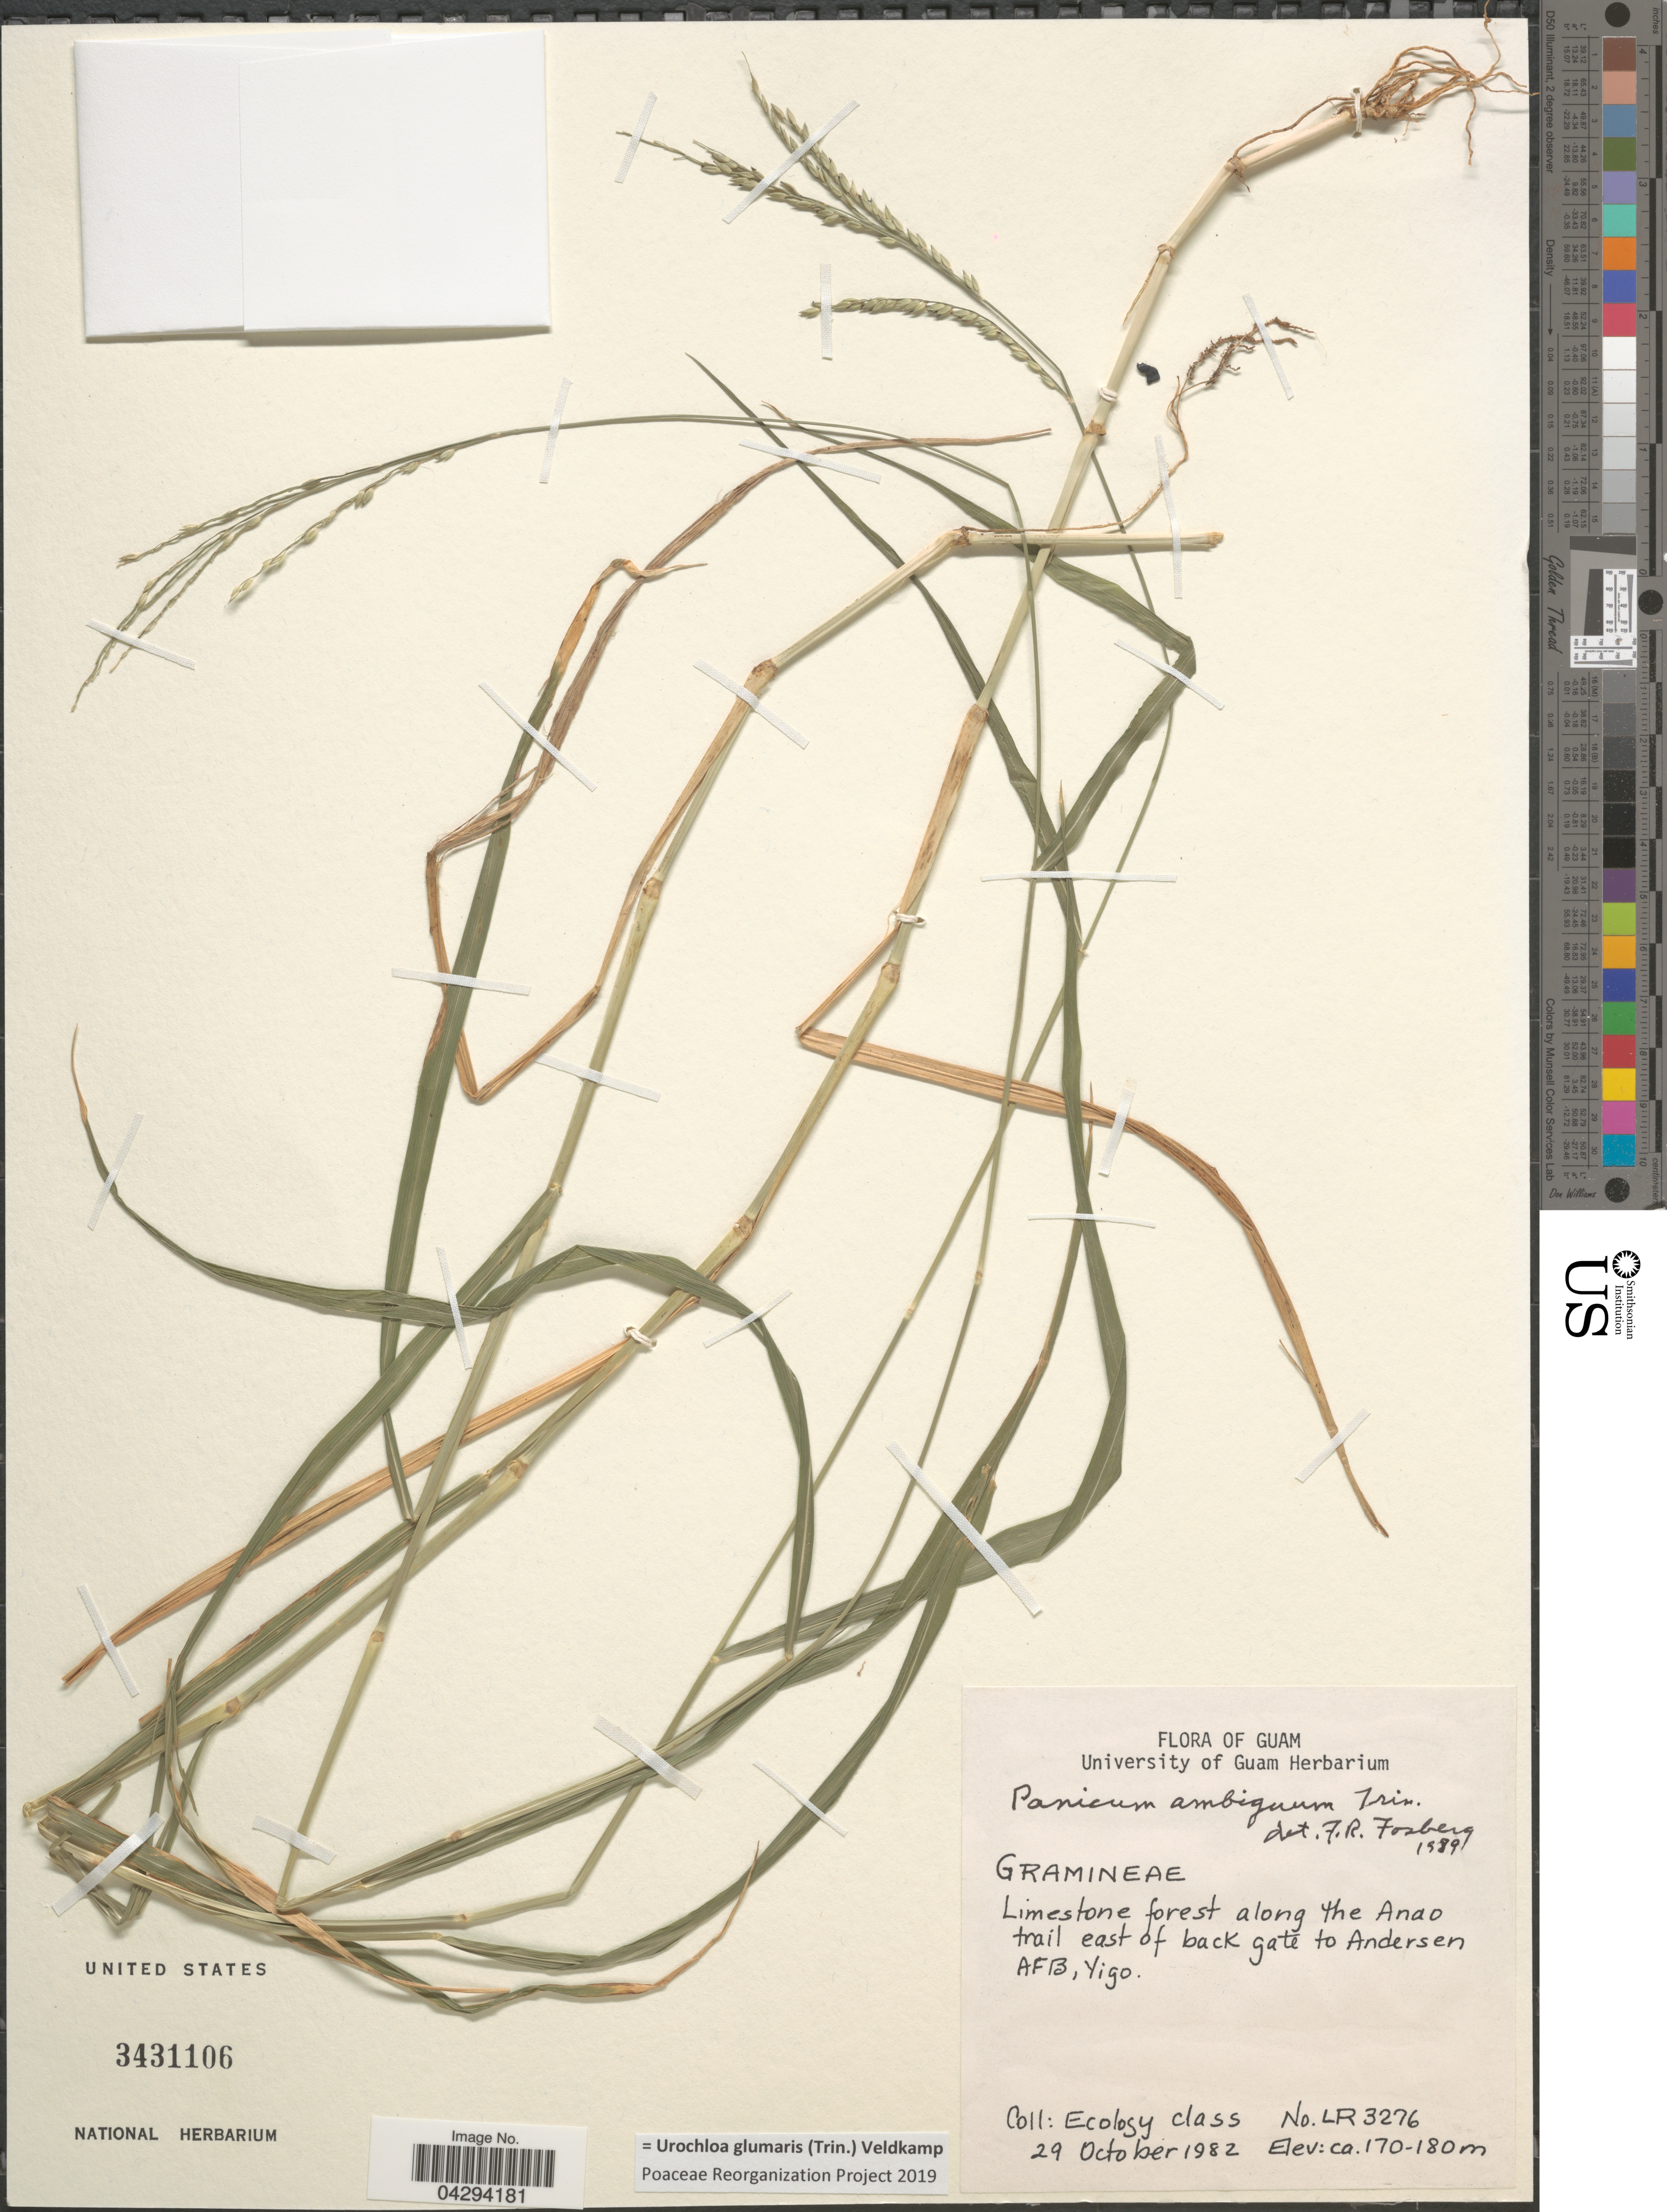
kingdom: Plantae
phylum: Tracheophyta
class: Liliopsida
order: Poales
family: Poaceae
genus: Urochloa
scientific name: Urochloa glumaris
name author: (Trin.) Veldkamp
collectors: Ecology class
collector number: LR3276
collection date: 1982-10-29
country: Guam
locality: Limestone forest along the Anao trail east of back gate to Andersen AFB, Yigo.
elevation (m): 170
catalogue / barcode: US 3431106